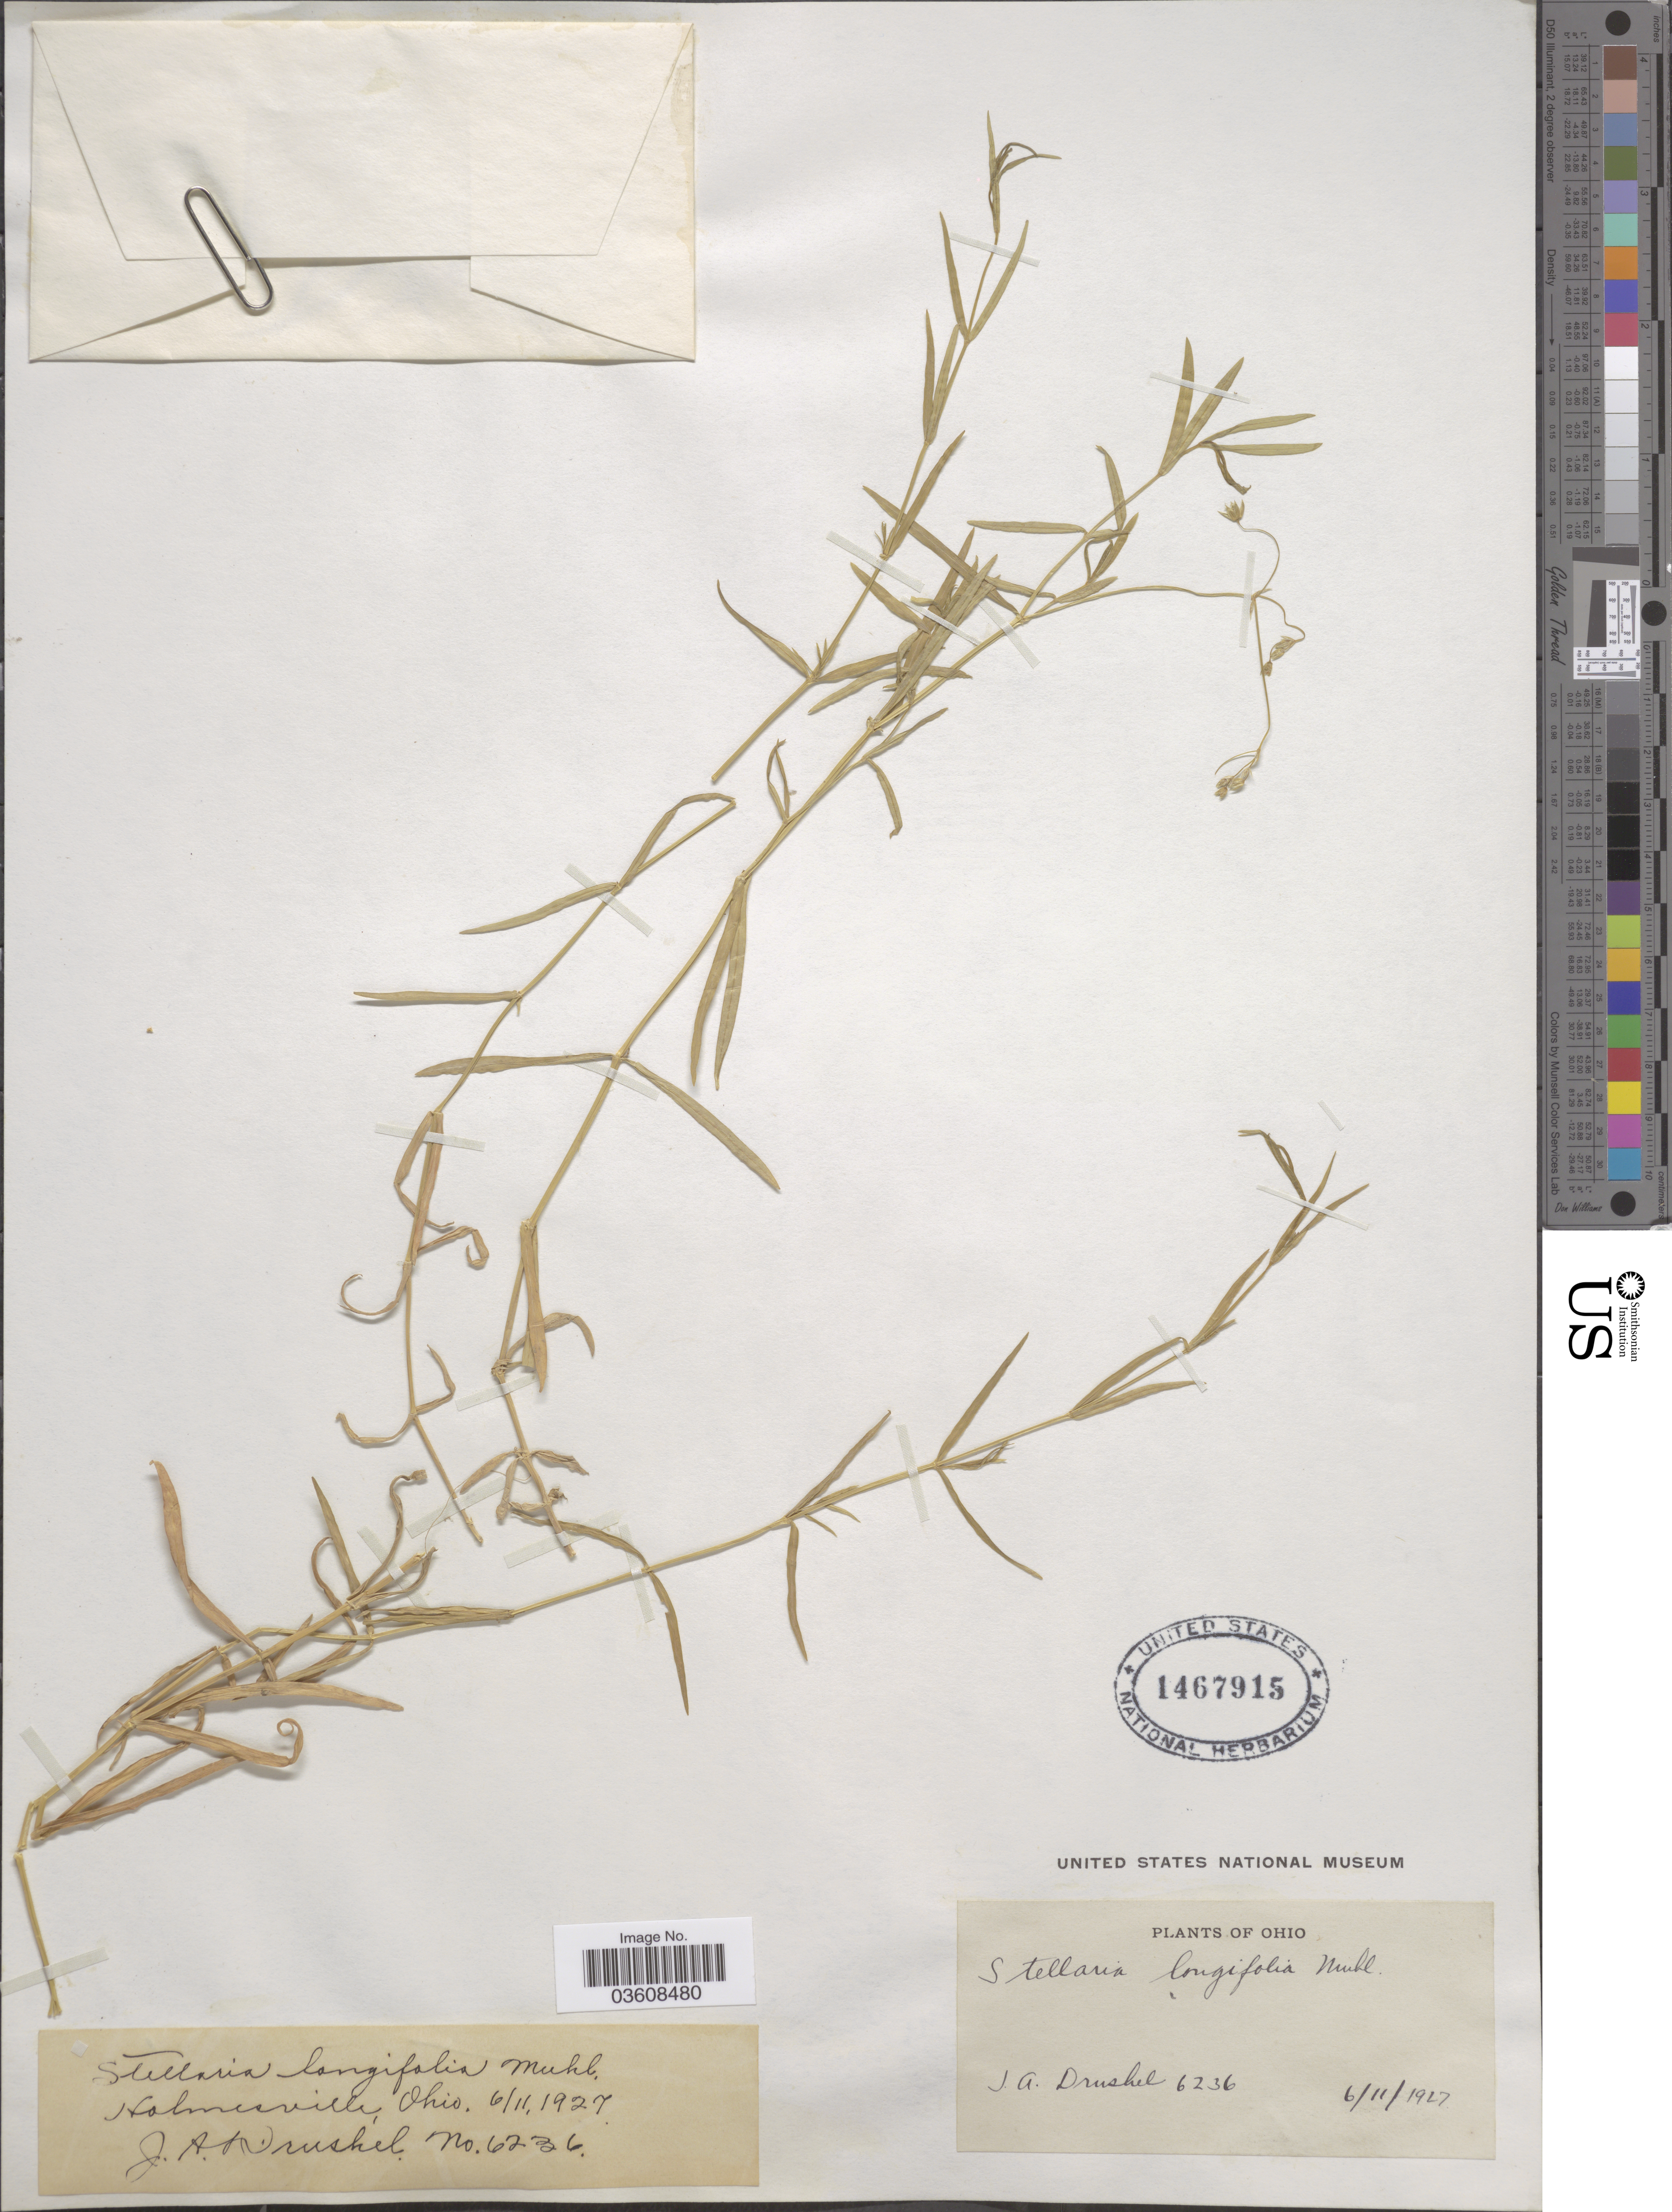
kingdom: Plantae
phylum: Tracheophyta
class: Magnoliopsida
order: Caryophyllales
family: Caryophyllaceae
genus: Stellaria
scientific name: Stellaria longifolia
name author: Muhl. ex Willd.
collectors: J. A. Drushel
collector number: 6236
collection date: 1927-06-11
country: United States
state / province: Ohio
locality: Holmesville.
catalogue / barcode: US 1467915